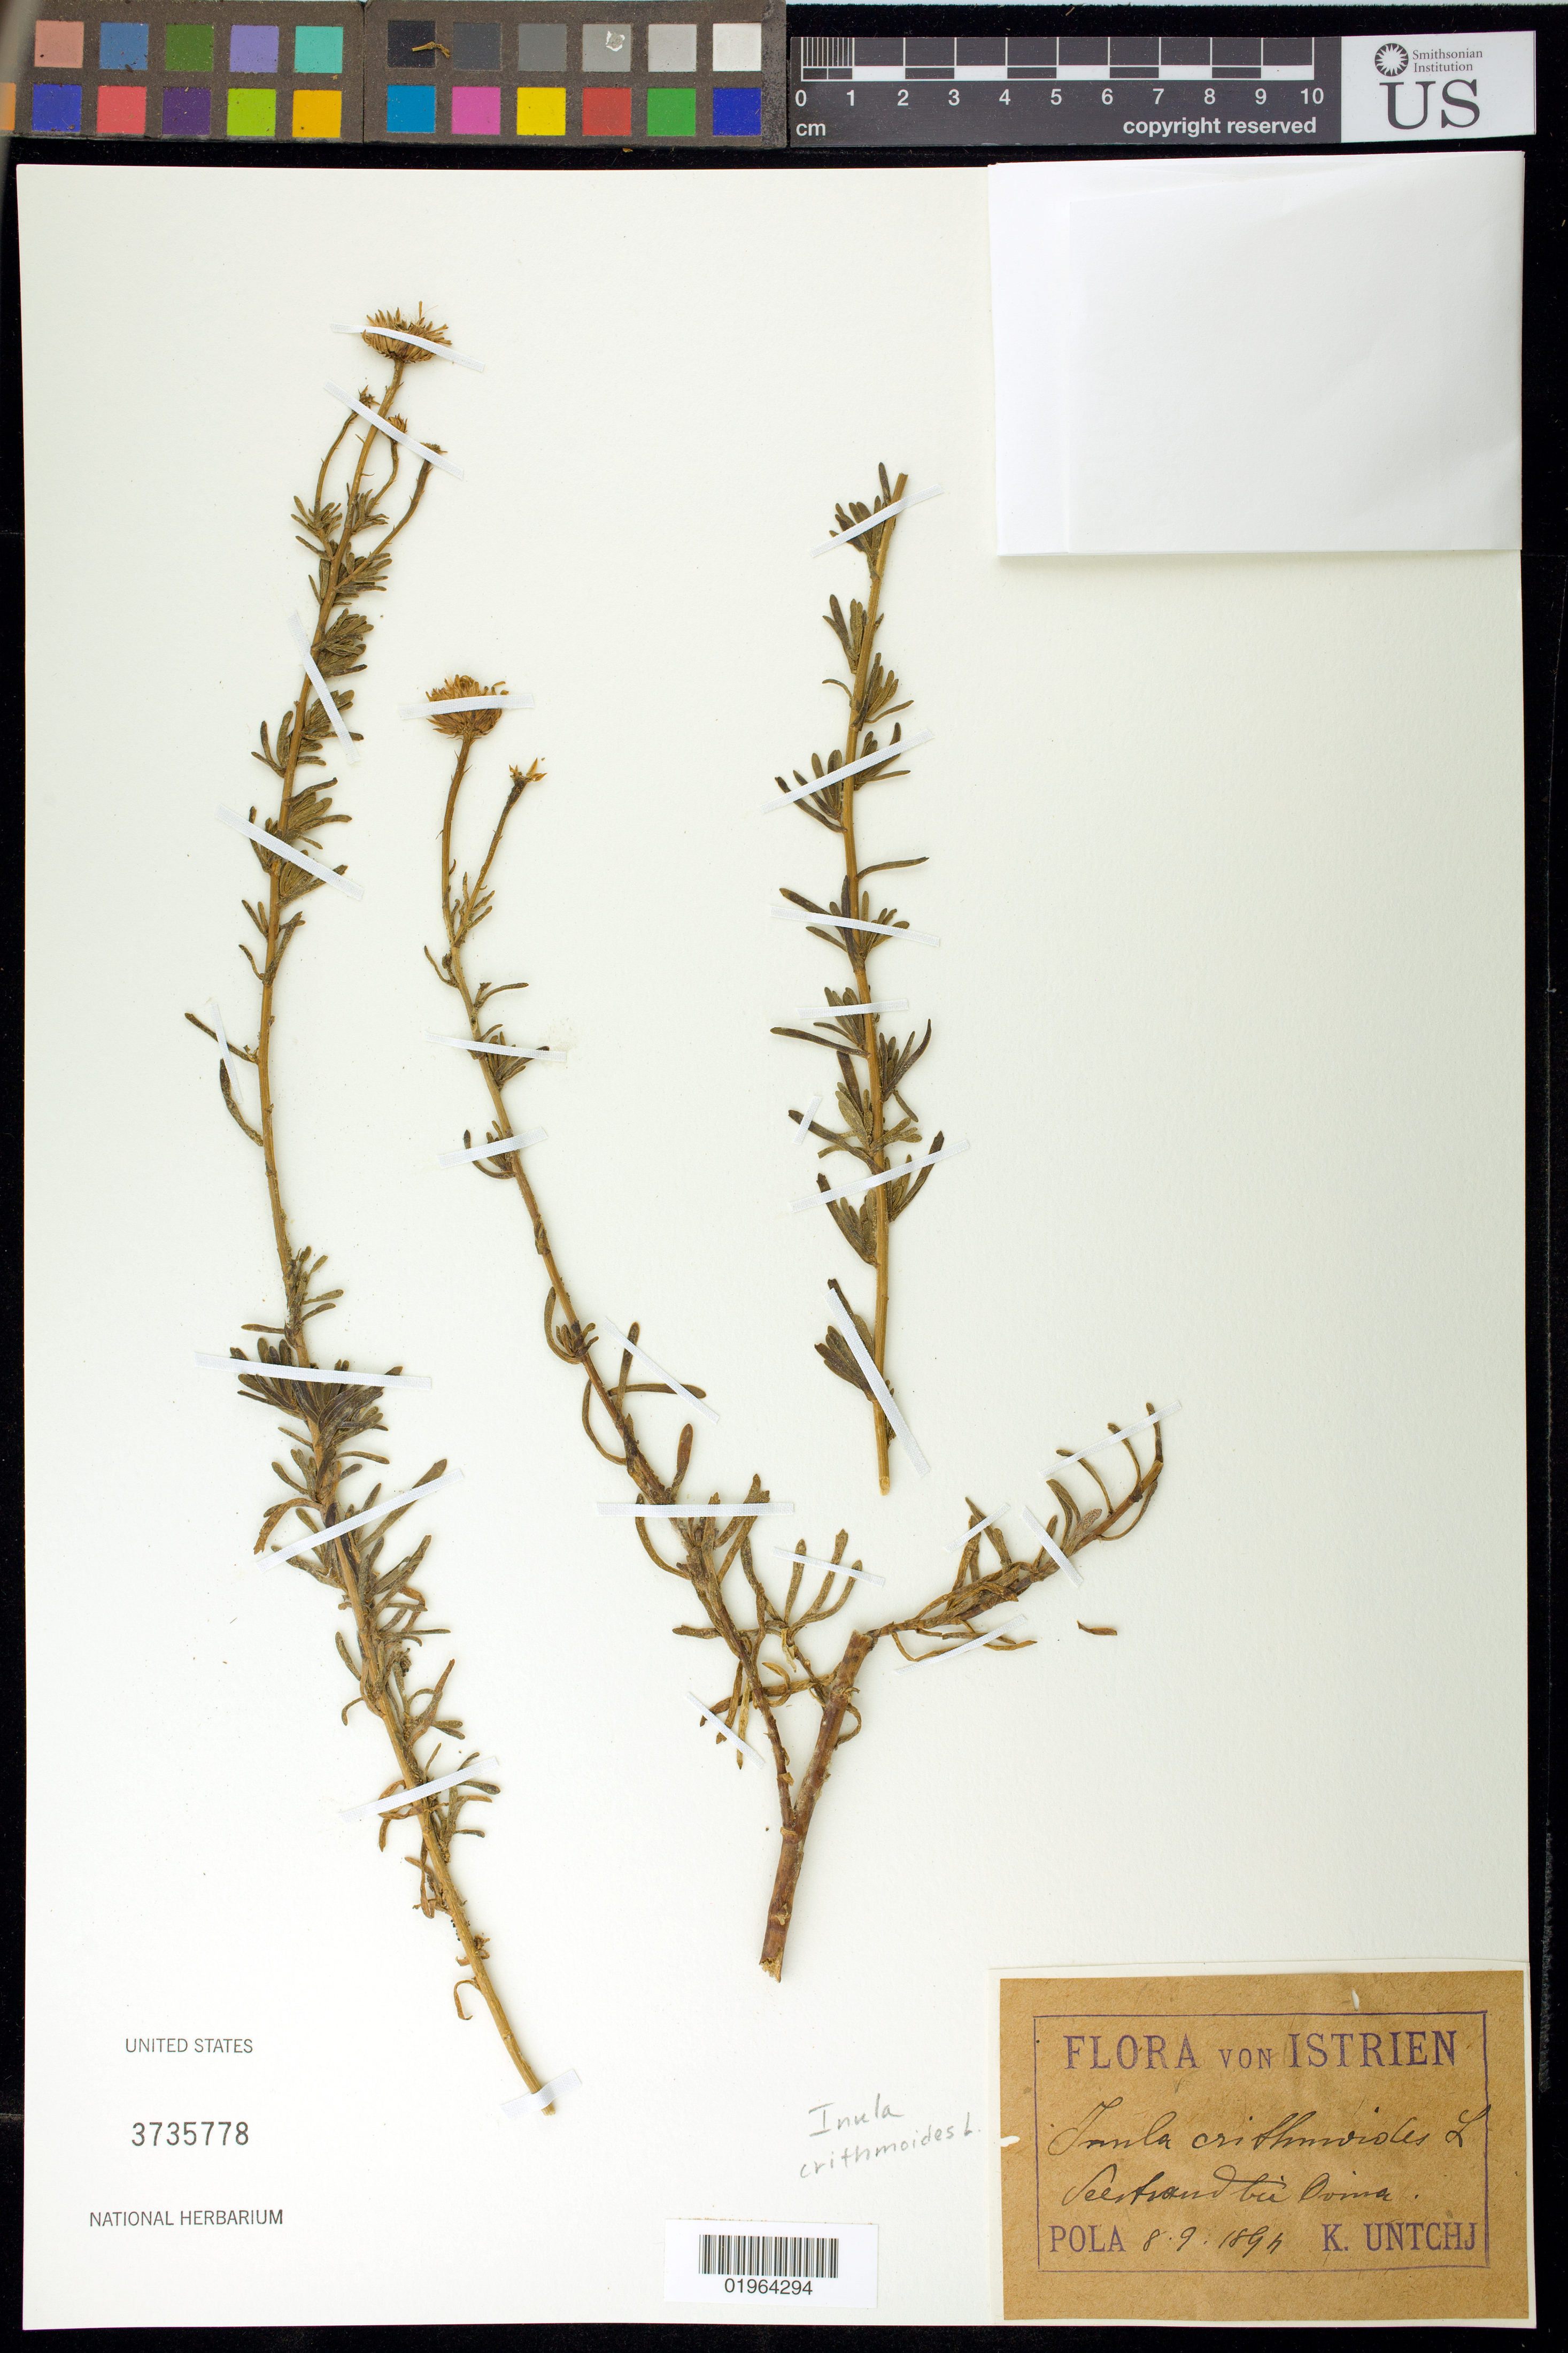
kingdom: Plantae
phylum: Tracheophyta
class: Magnoliopsida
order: Asterales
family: Asteraceae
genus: Inula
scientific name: Inula crithmoides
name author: L.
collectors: K. Untchj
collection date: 1898-09-08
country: Croatia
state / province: Istria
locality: Seestrand bei Dvina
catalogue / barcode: US 3735778